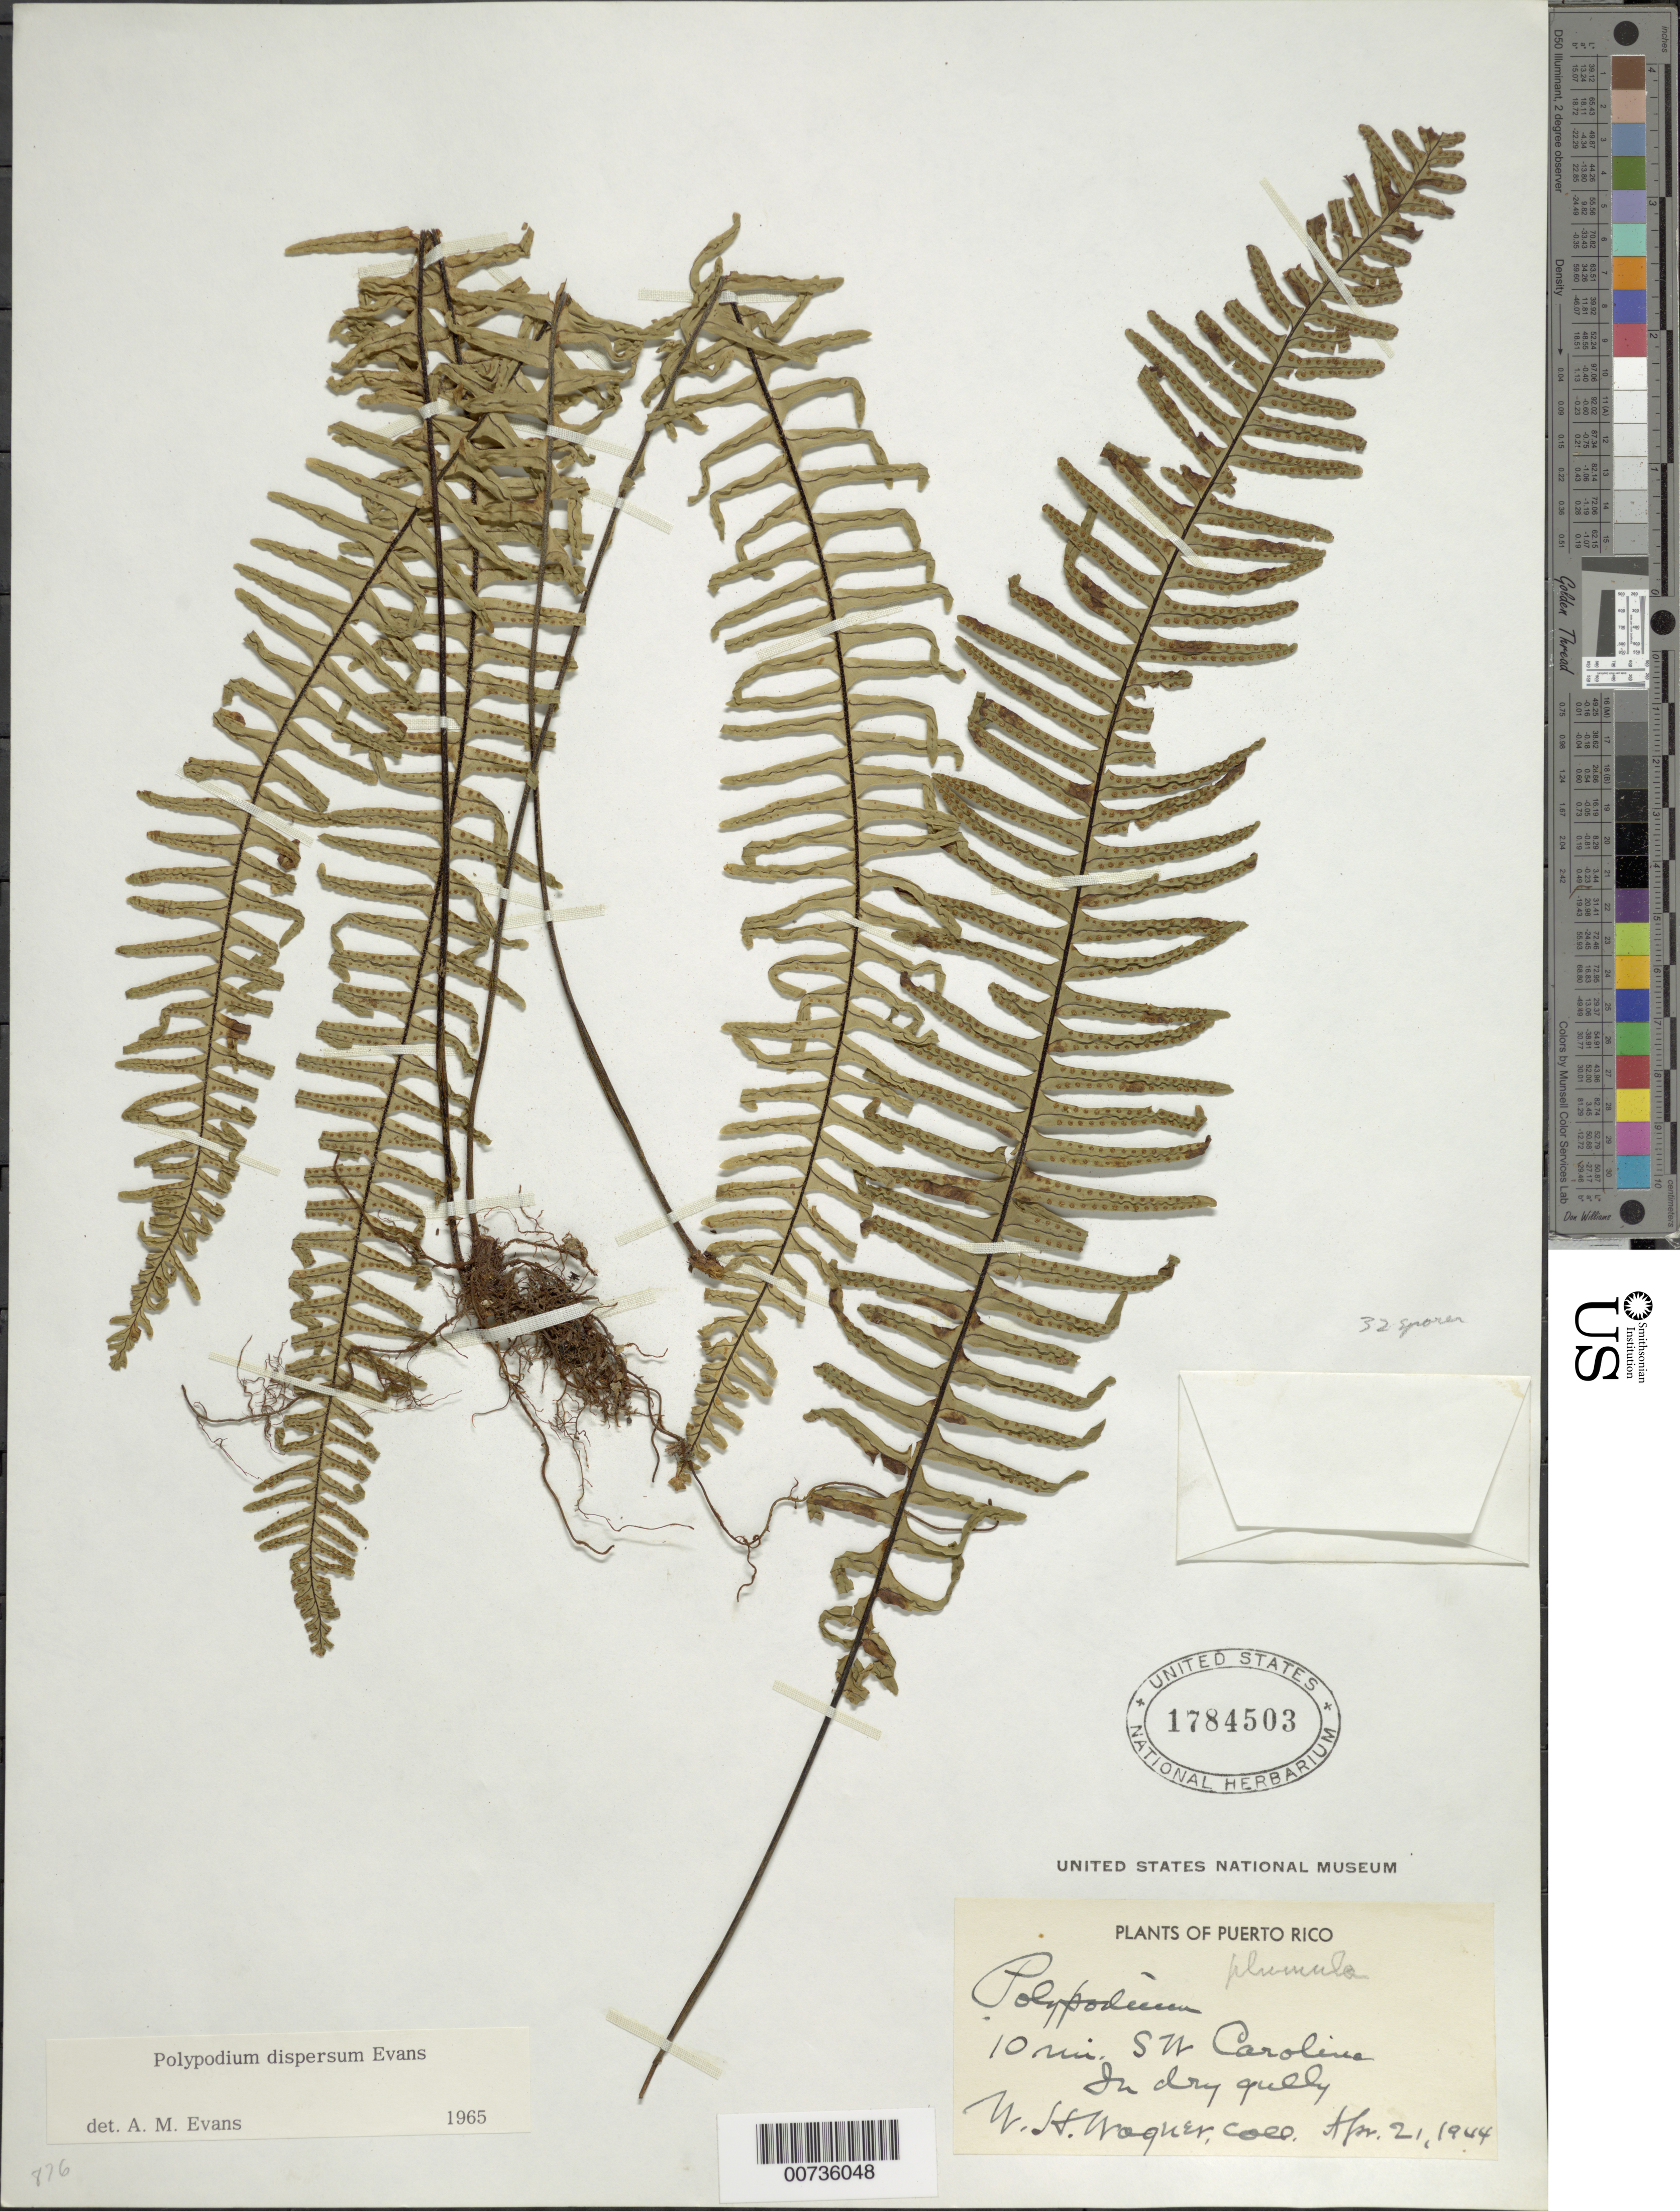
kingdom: Plantae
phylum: Tracheophyta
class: Polypodiopsida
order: Polypodiales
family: Polypodiaceae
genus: Pecluma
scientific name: Pecluma dispersa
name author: (A.M. Evans) M.G. Price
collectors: W. H. Wagner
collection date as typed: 21 Apr 1944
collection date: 1944-04-21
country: Puerto Rico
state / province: Carolina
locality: Carolina, 10 mi SW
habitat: In dry gully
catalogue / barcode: US 1784503